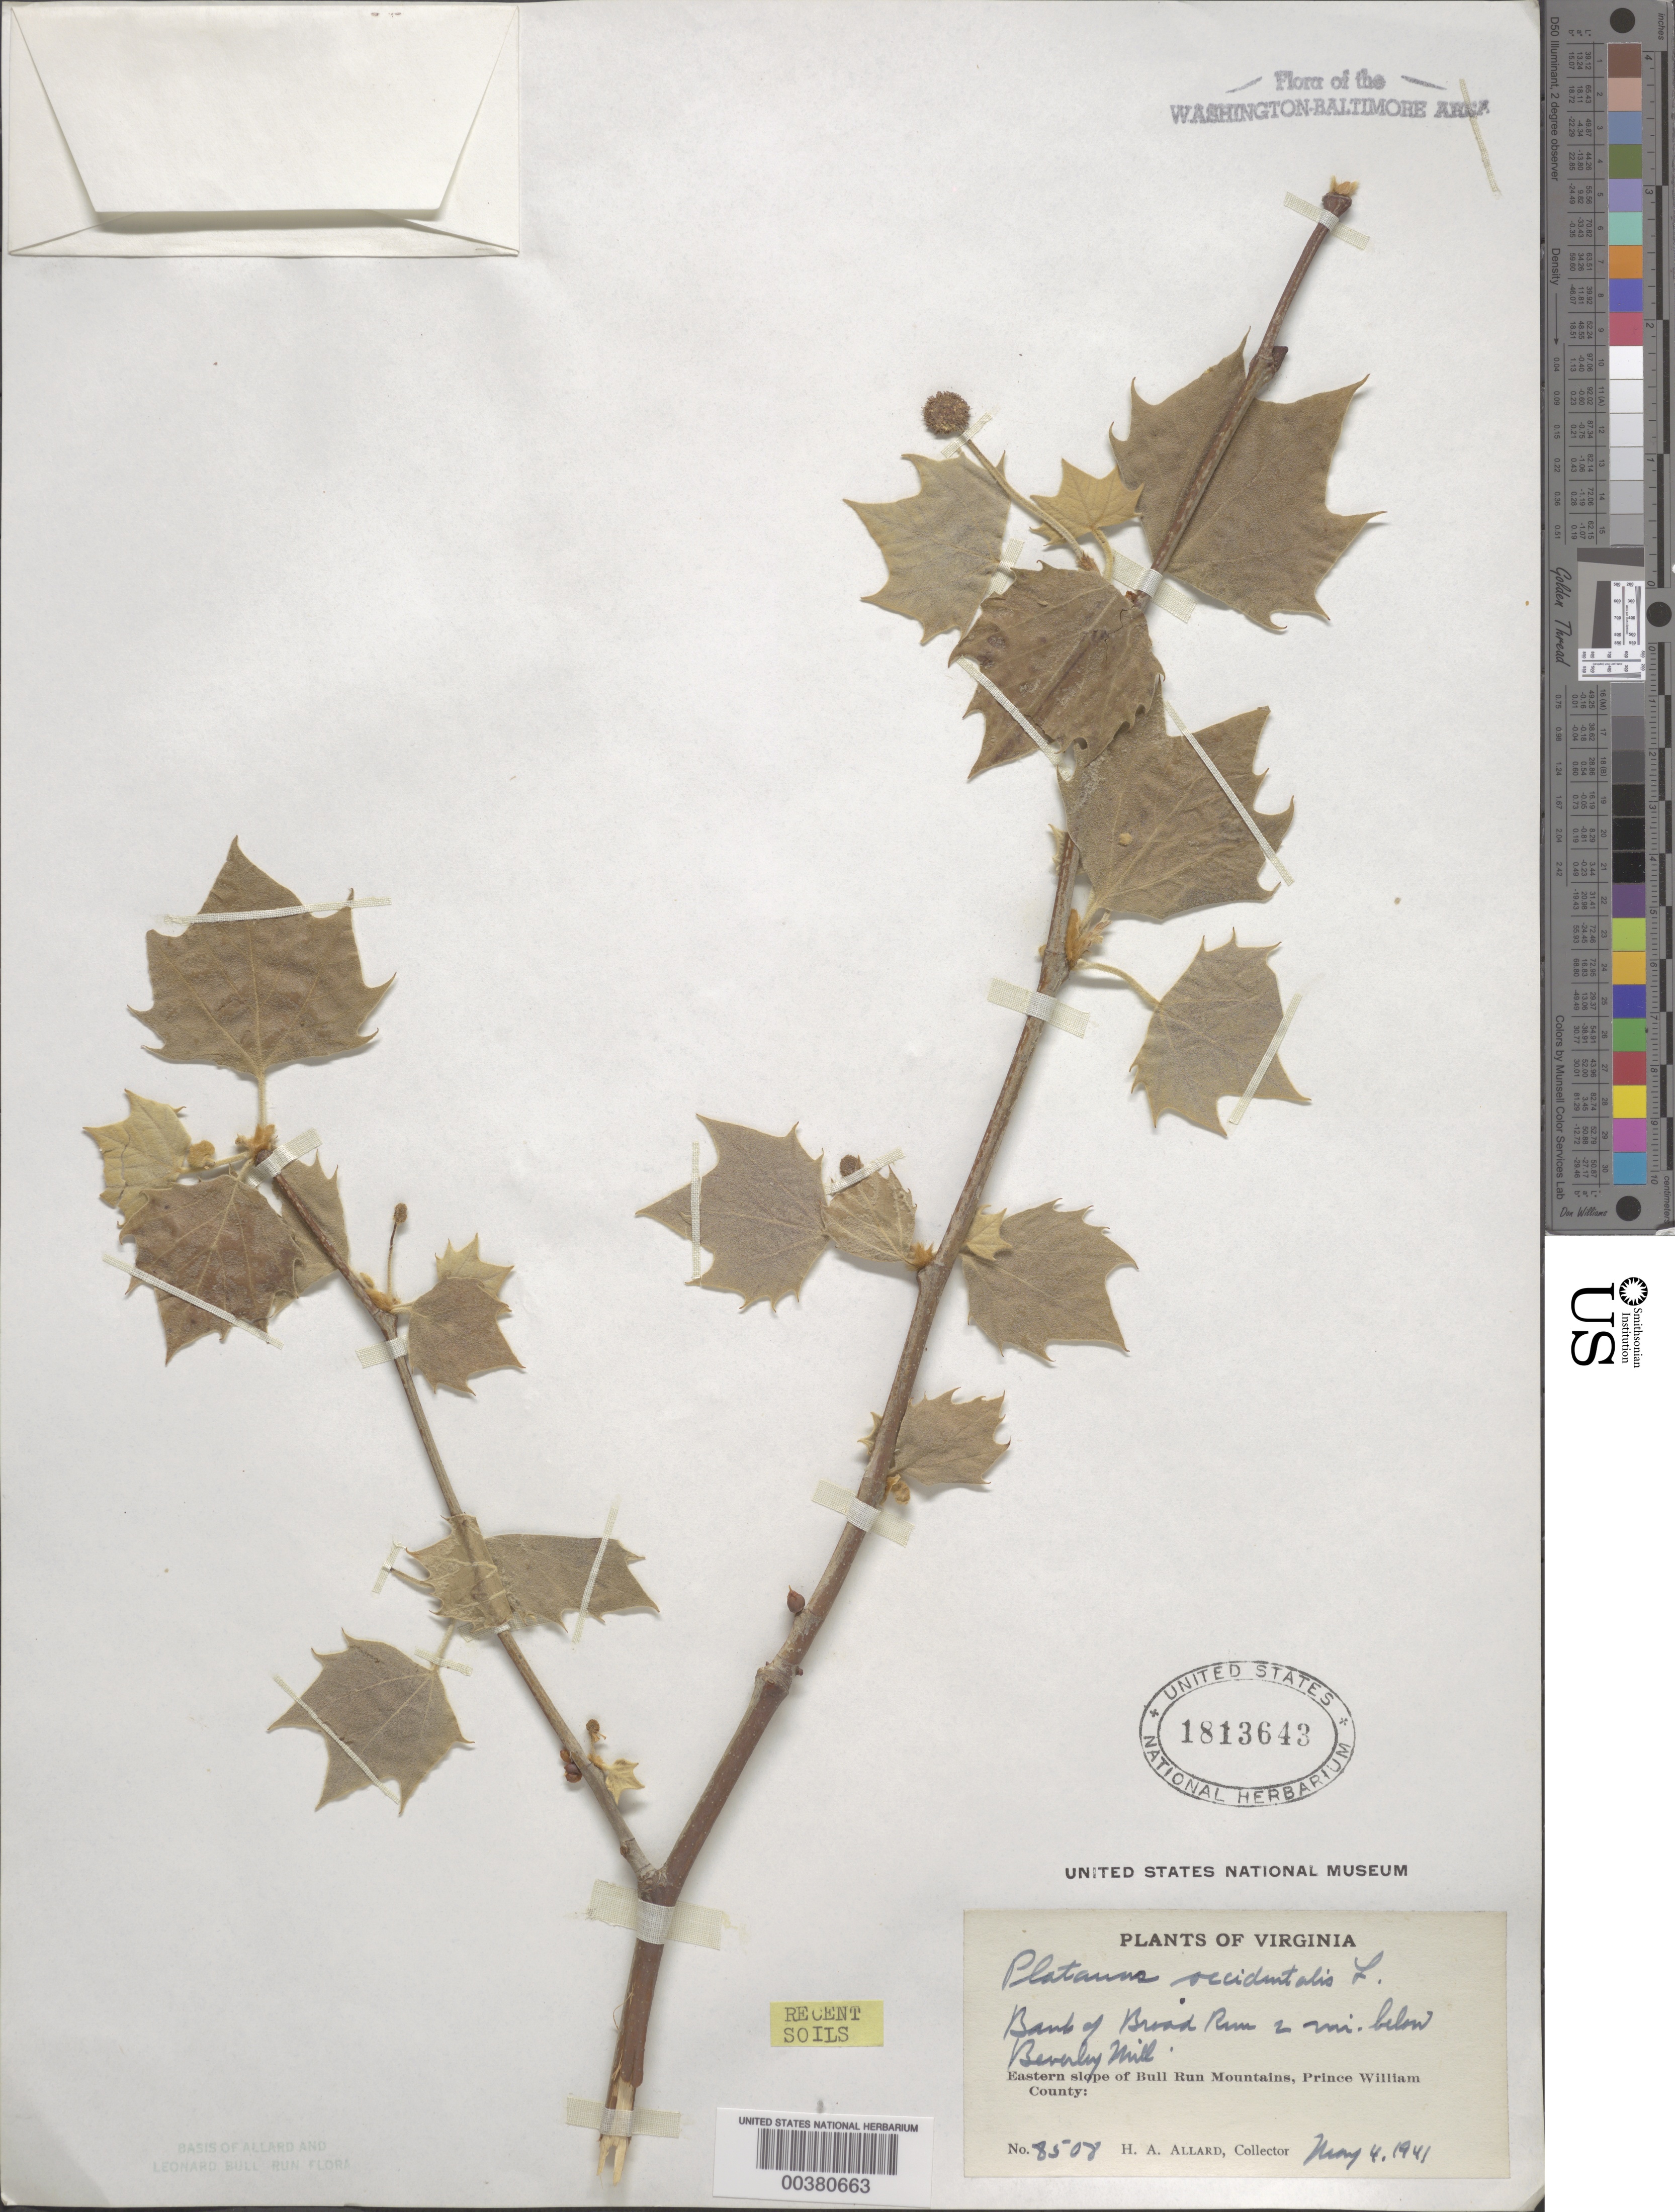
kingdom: Plantae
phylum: Tracheophyta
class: Magnoliopsida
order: Proteales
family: Platanaceae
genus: Platanus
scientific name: Platanus occidentalis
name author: L.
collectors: H. A. Allard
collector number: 8508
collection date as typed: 04 May 1941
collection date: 1941-05-04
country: United States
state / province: Virginia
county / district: Prince William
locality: Broad Run, below Beverley Mill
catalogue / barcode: US 1813643